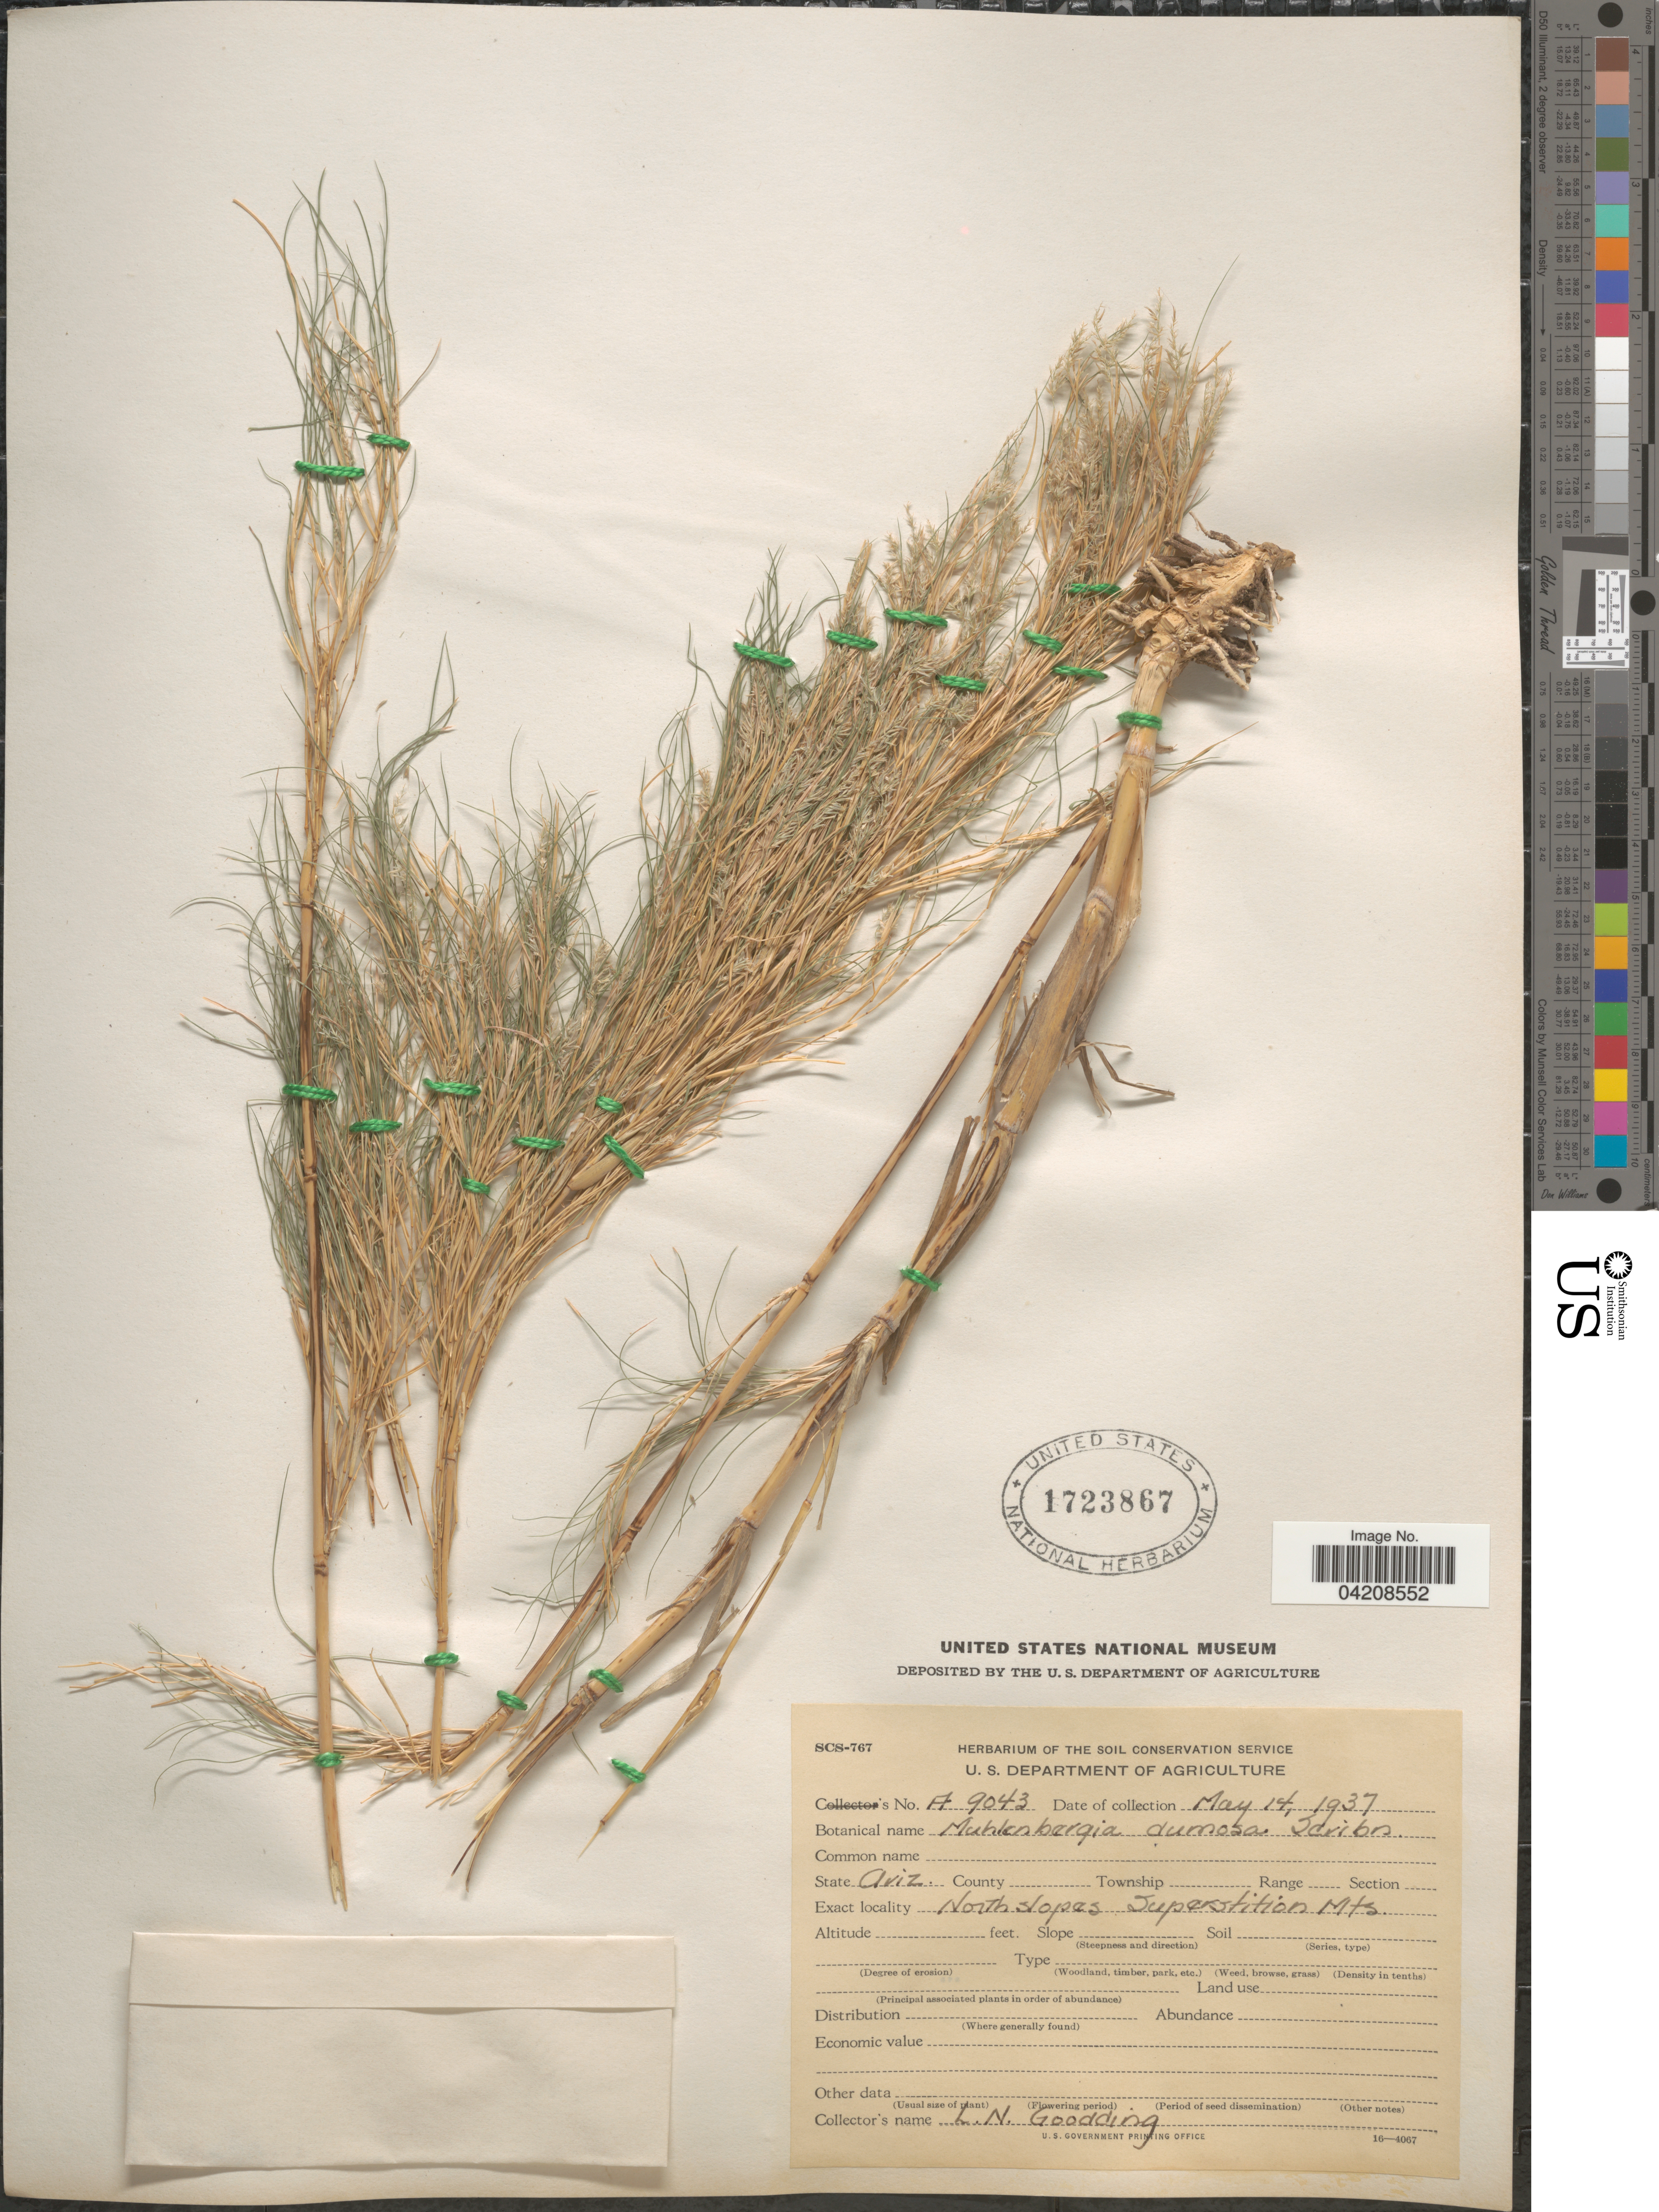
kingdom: Plantae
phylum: Tracheophyta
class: Liliopsida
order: Poales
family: Poaceae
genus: Muhlenbergia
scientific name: Muhlenbergia dumosa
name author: Scribn. ex Vasey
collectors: L. N. Goodding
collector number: A9043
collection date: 1937-05-14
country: United States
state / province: Arizona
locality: North slopes Superstition Mts.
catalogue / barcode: US 1723867